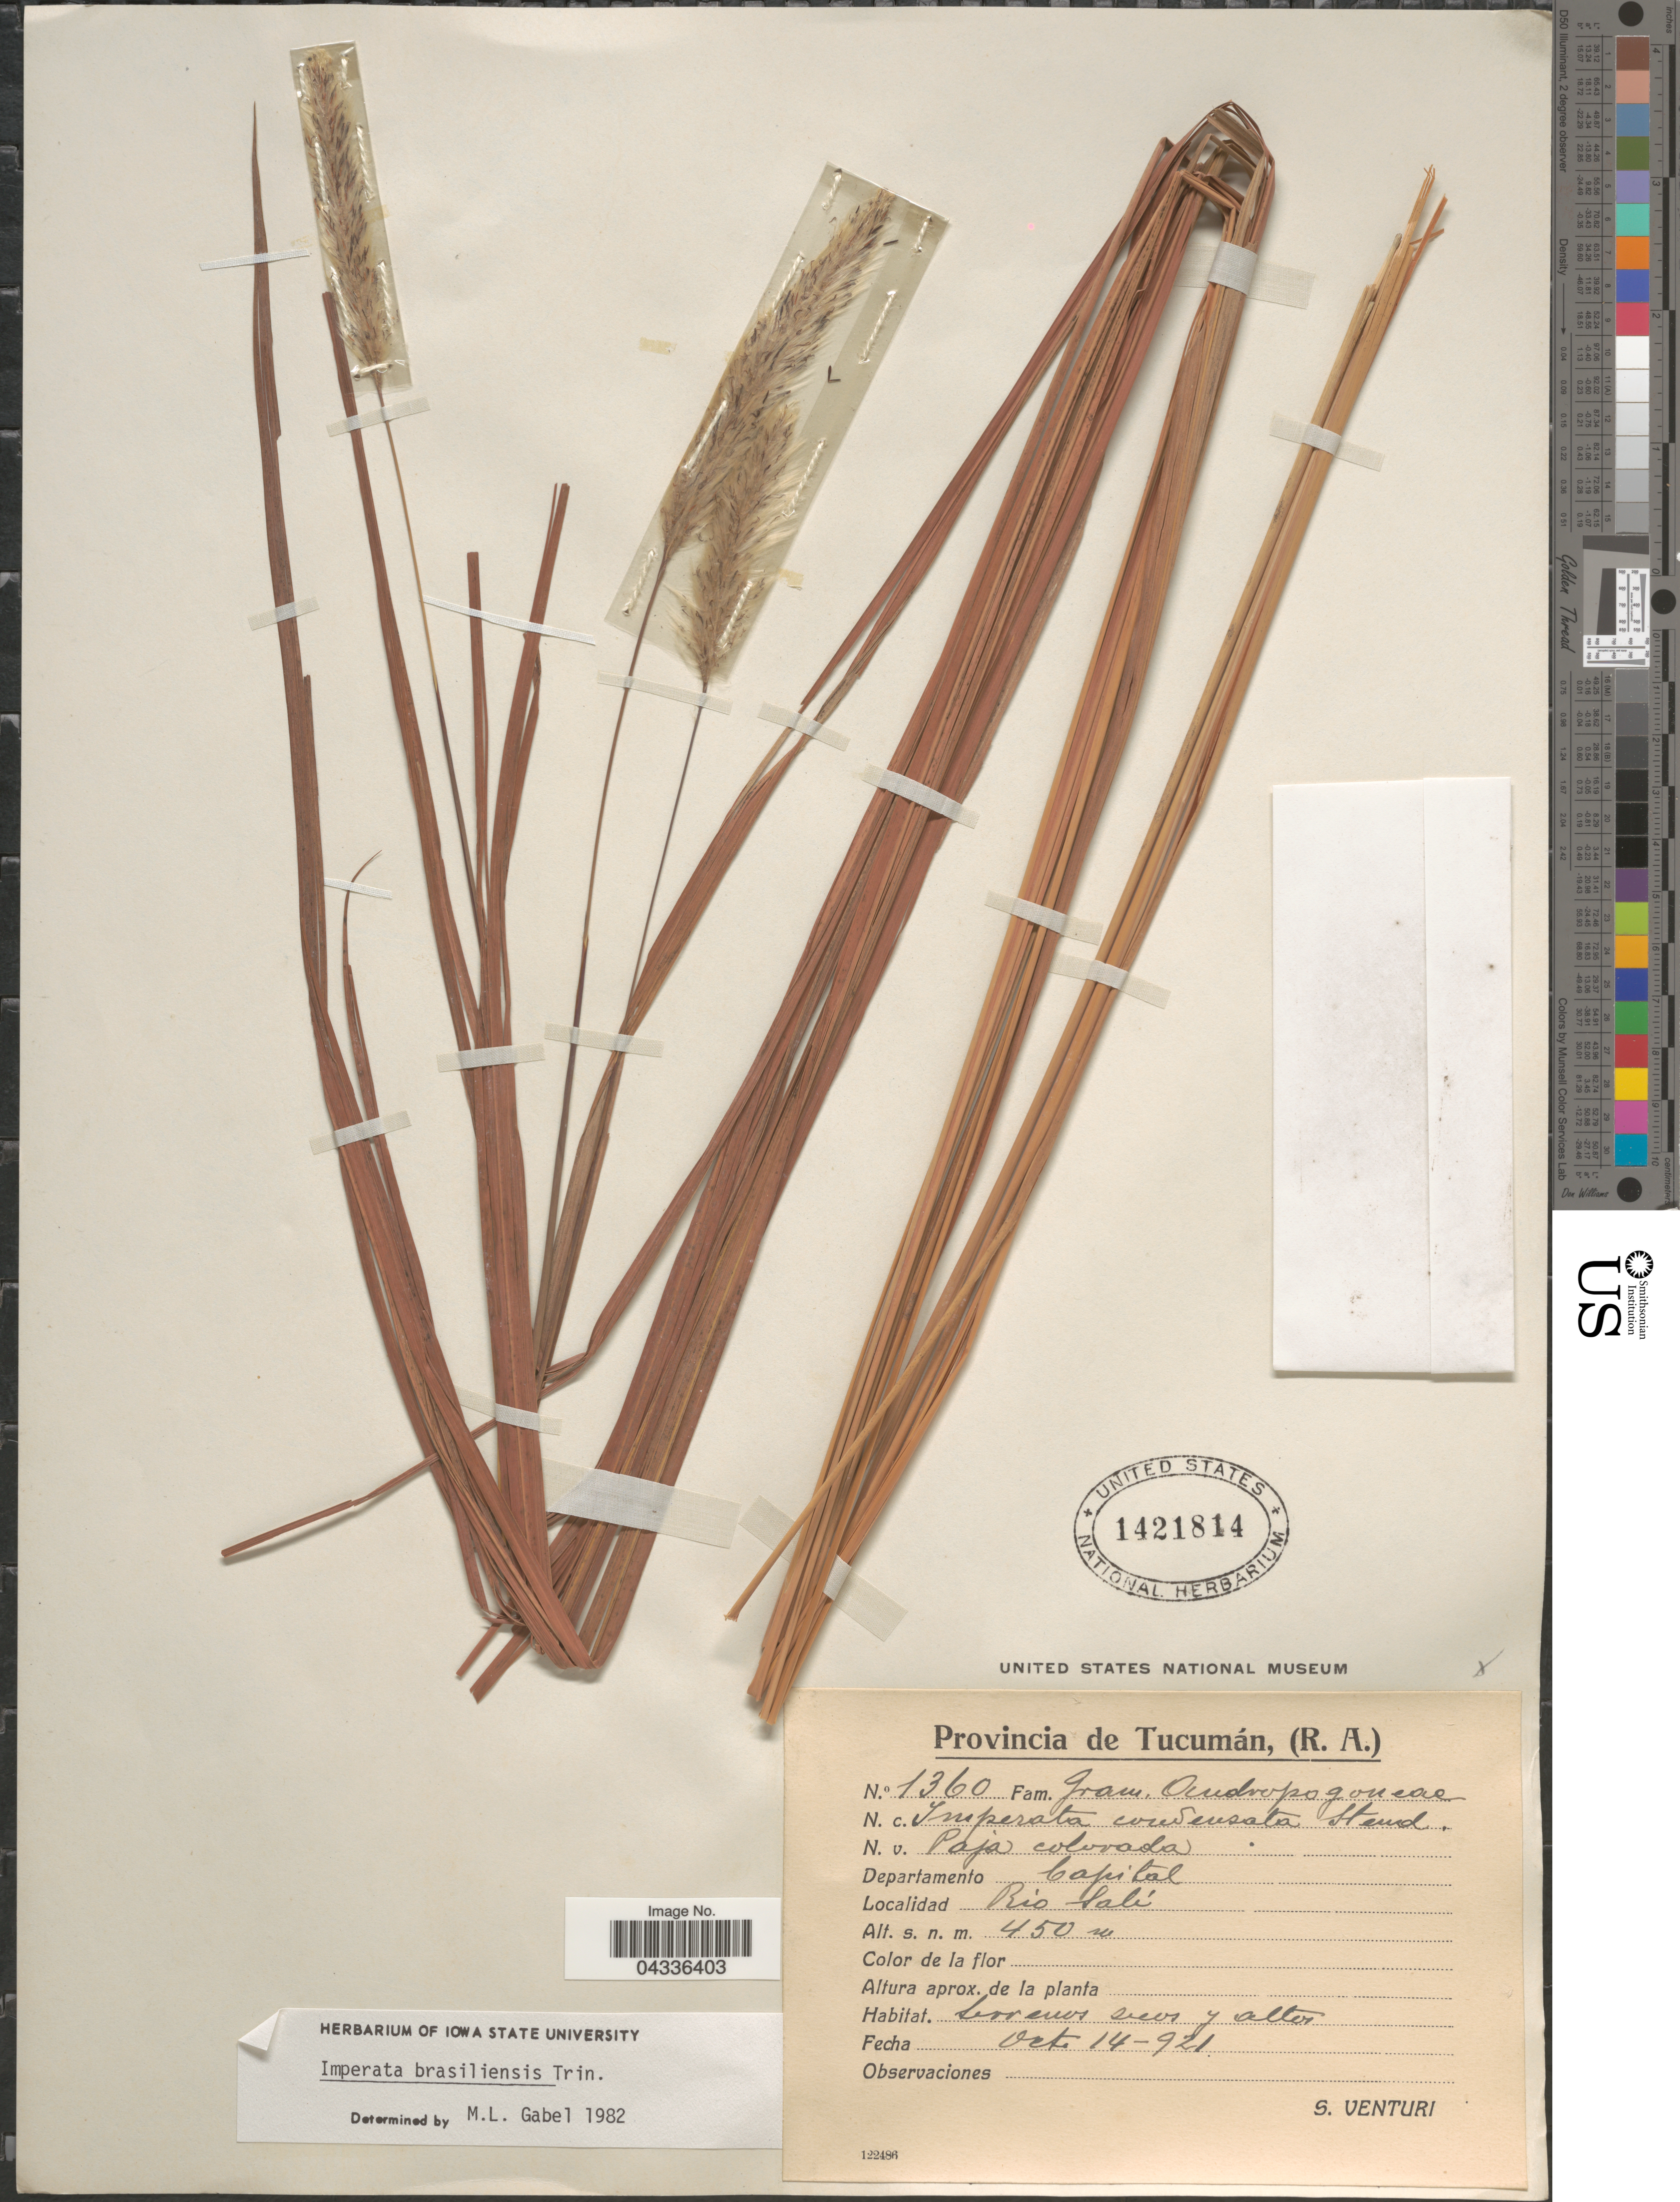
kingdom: Plantae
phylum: Tracheophyta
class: Liliopsida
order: Poales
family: Poaceae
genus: Imperata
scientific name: Imperata brasiliensis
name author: Trin.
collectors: S. Venturi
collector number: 1360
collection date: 1921-10-14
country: Argentina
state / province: Tucuman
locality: (R.A.) Departamento Capital. Rio Salí.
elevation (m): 450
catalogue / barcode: US 1421814